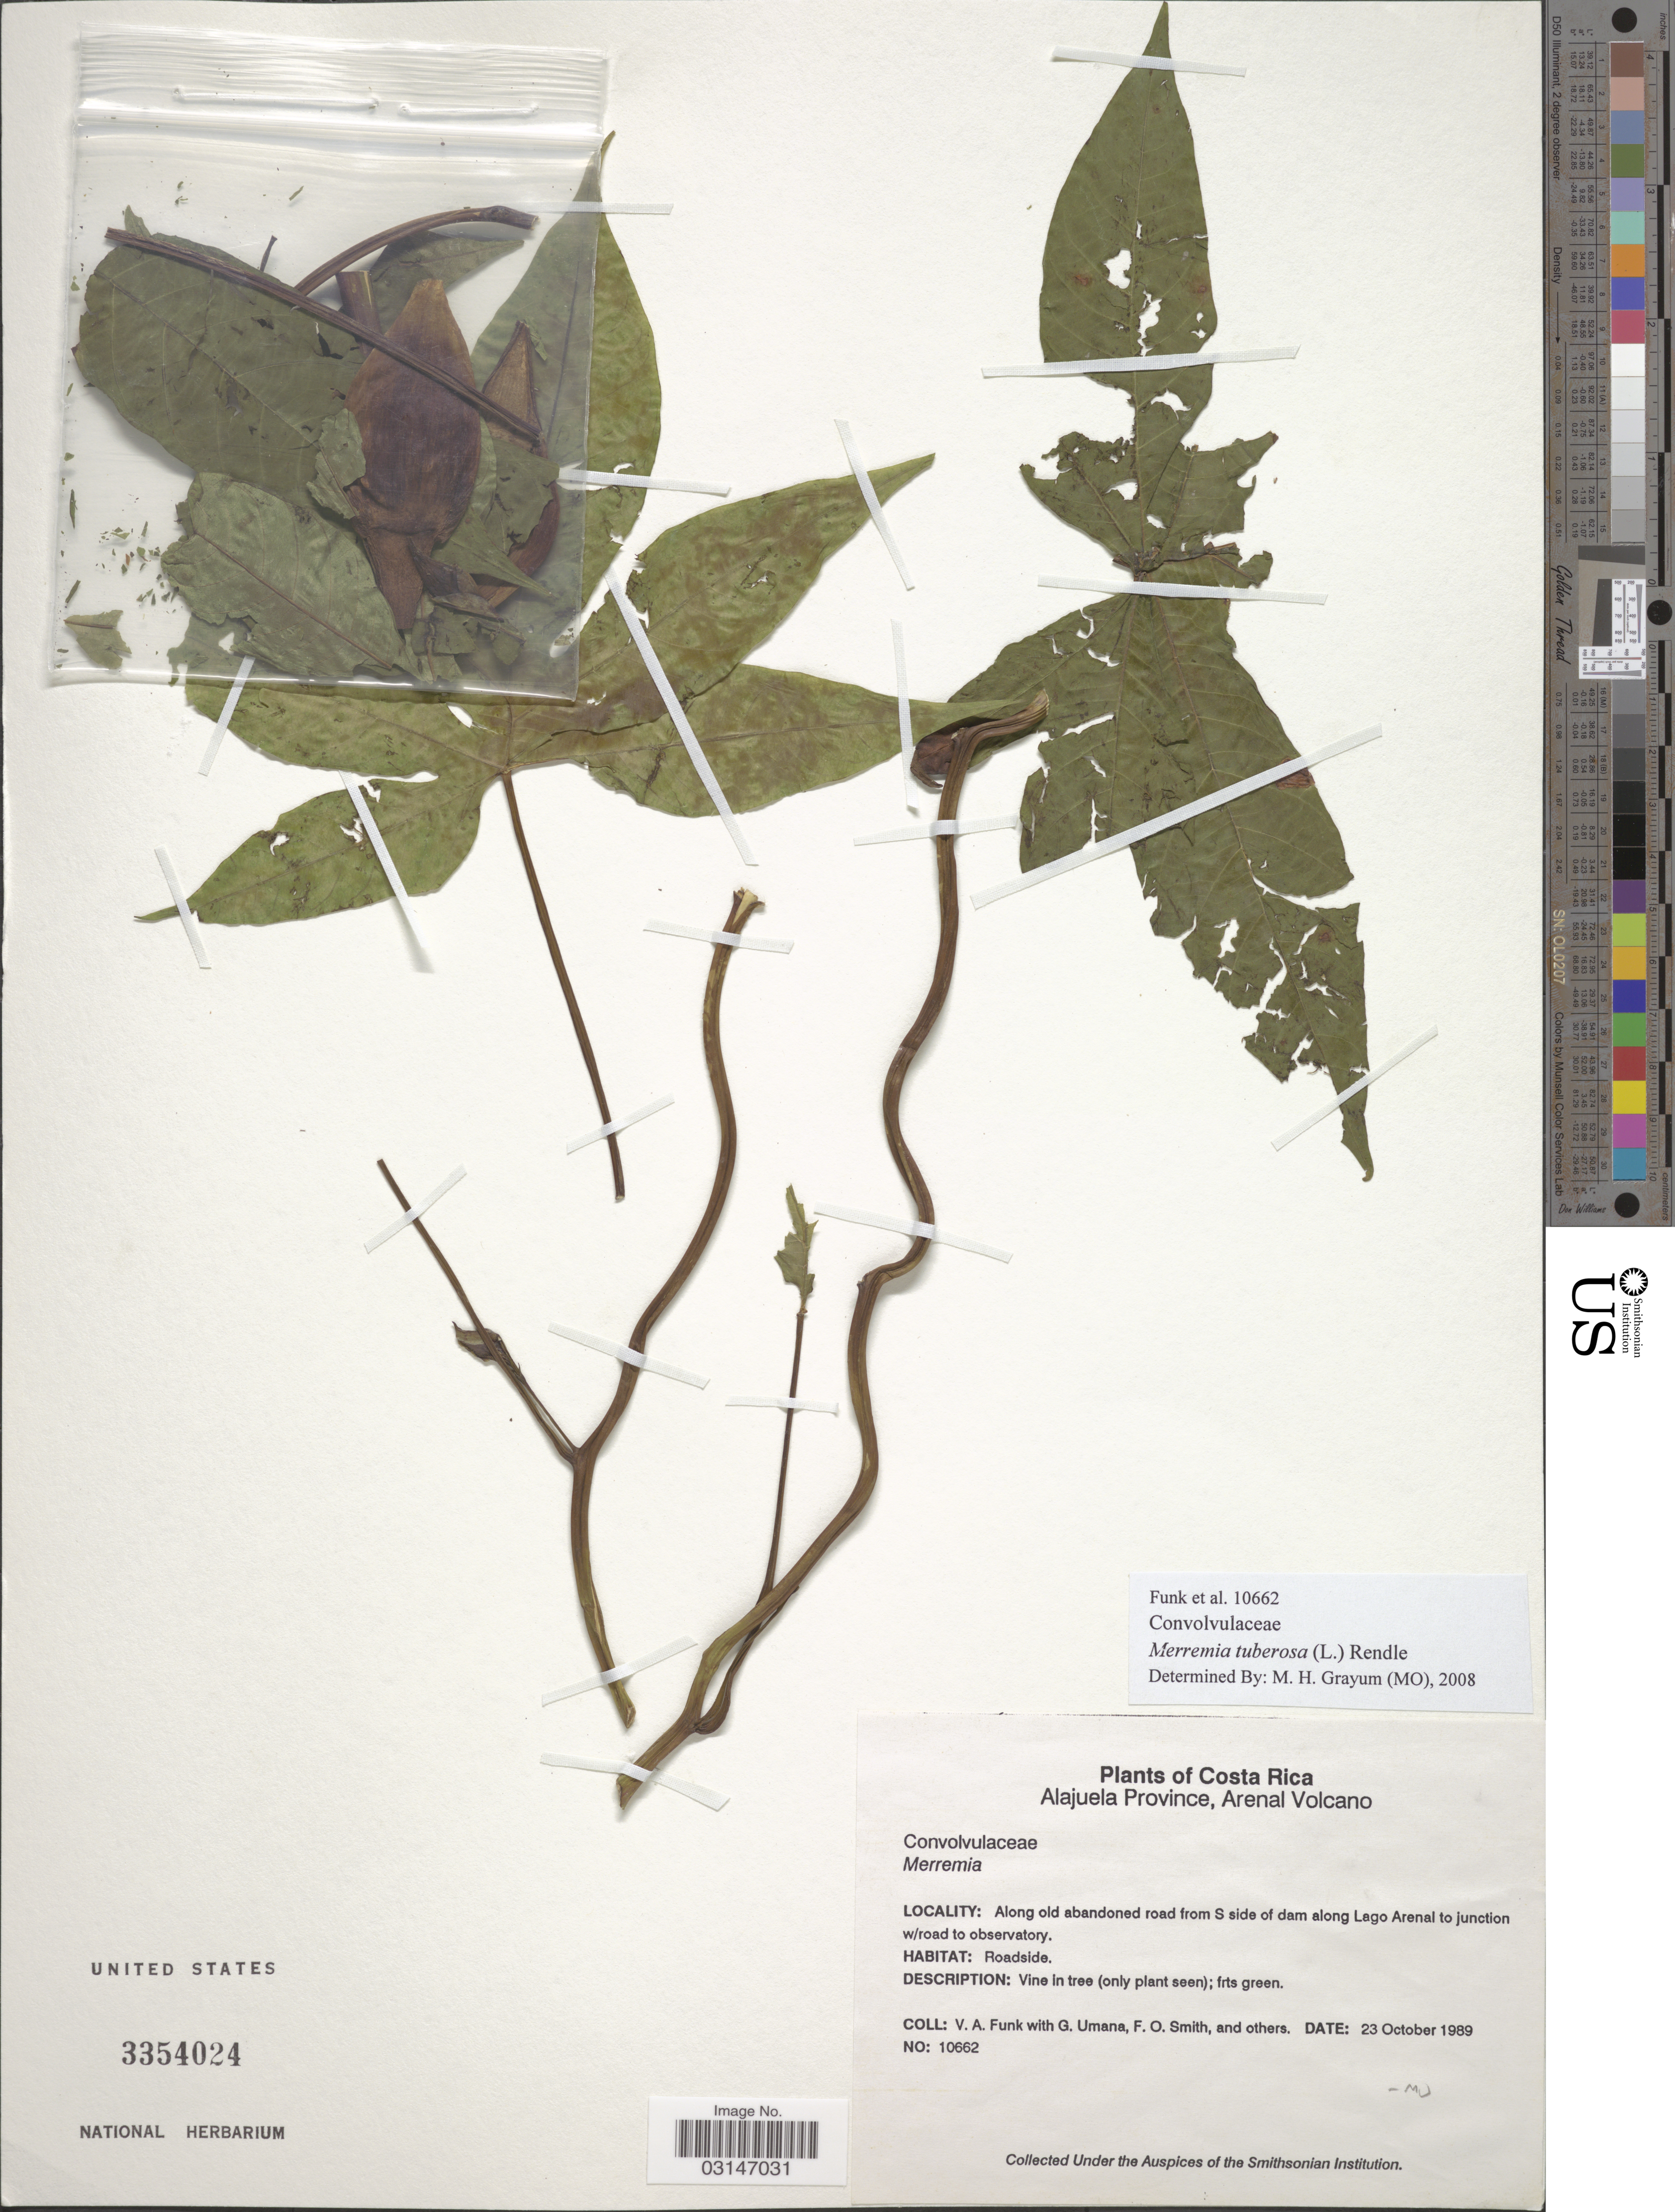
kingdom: Plantae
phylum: Tracheophyta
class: Magnoliopsida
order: Solanales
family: Convolvulaceae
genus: Distimake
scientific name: Distimake tuberosus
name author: (L.) A. R. Simões & Staples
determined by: Strong, Mark T., (BOT), Smithsonian Institution - National Museum of Natural History (UNITED STATES)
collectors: V. Funk, G. Umana, F. Smith & et al.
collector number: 10662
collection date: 1989-10-23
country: Costa Rica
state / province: Alajuela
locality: Arenal Volcano, Along old abandoned road from S side of dam along Lago Arenal to junction w/road to observatory.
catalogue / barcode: US 3354024